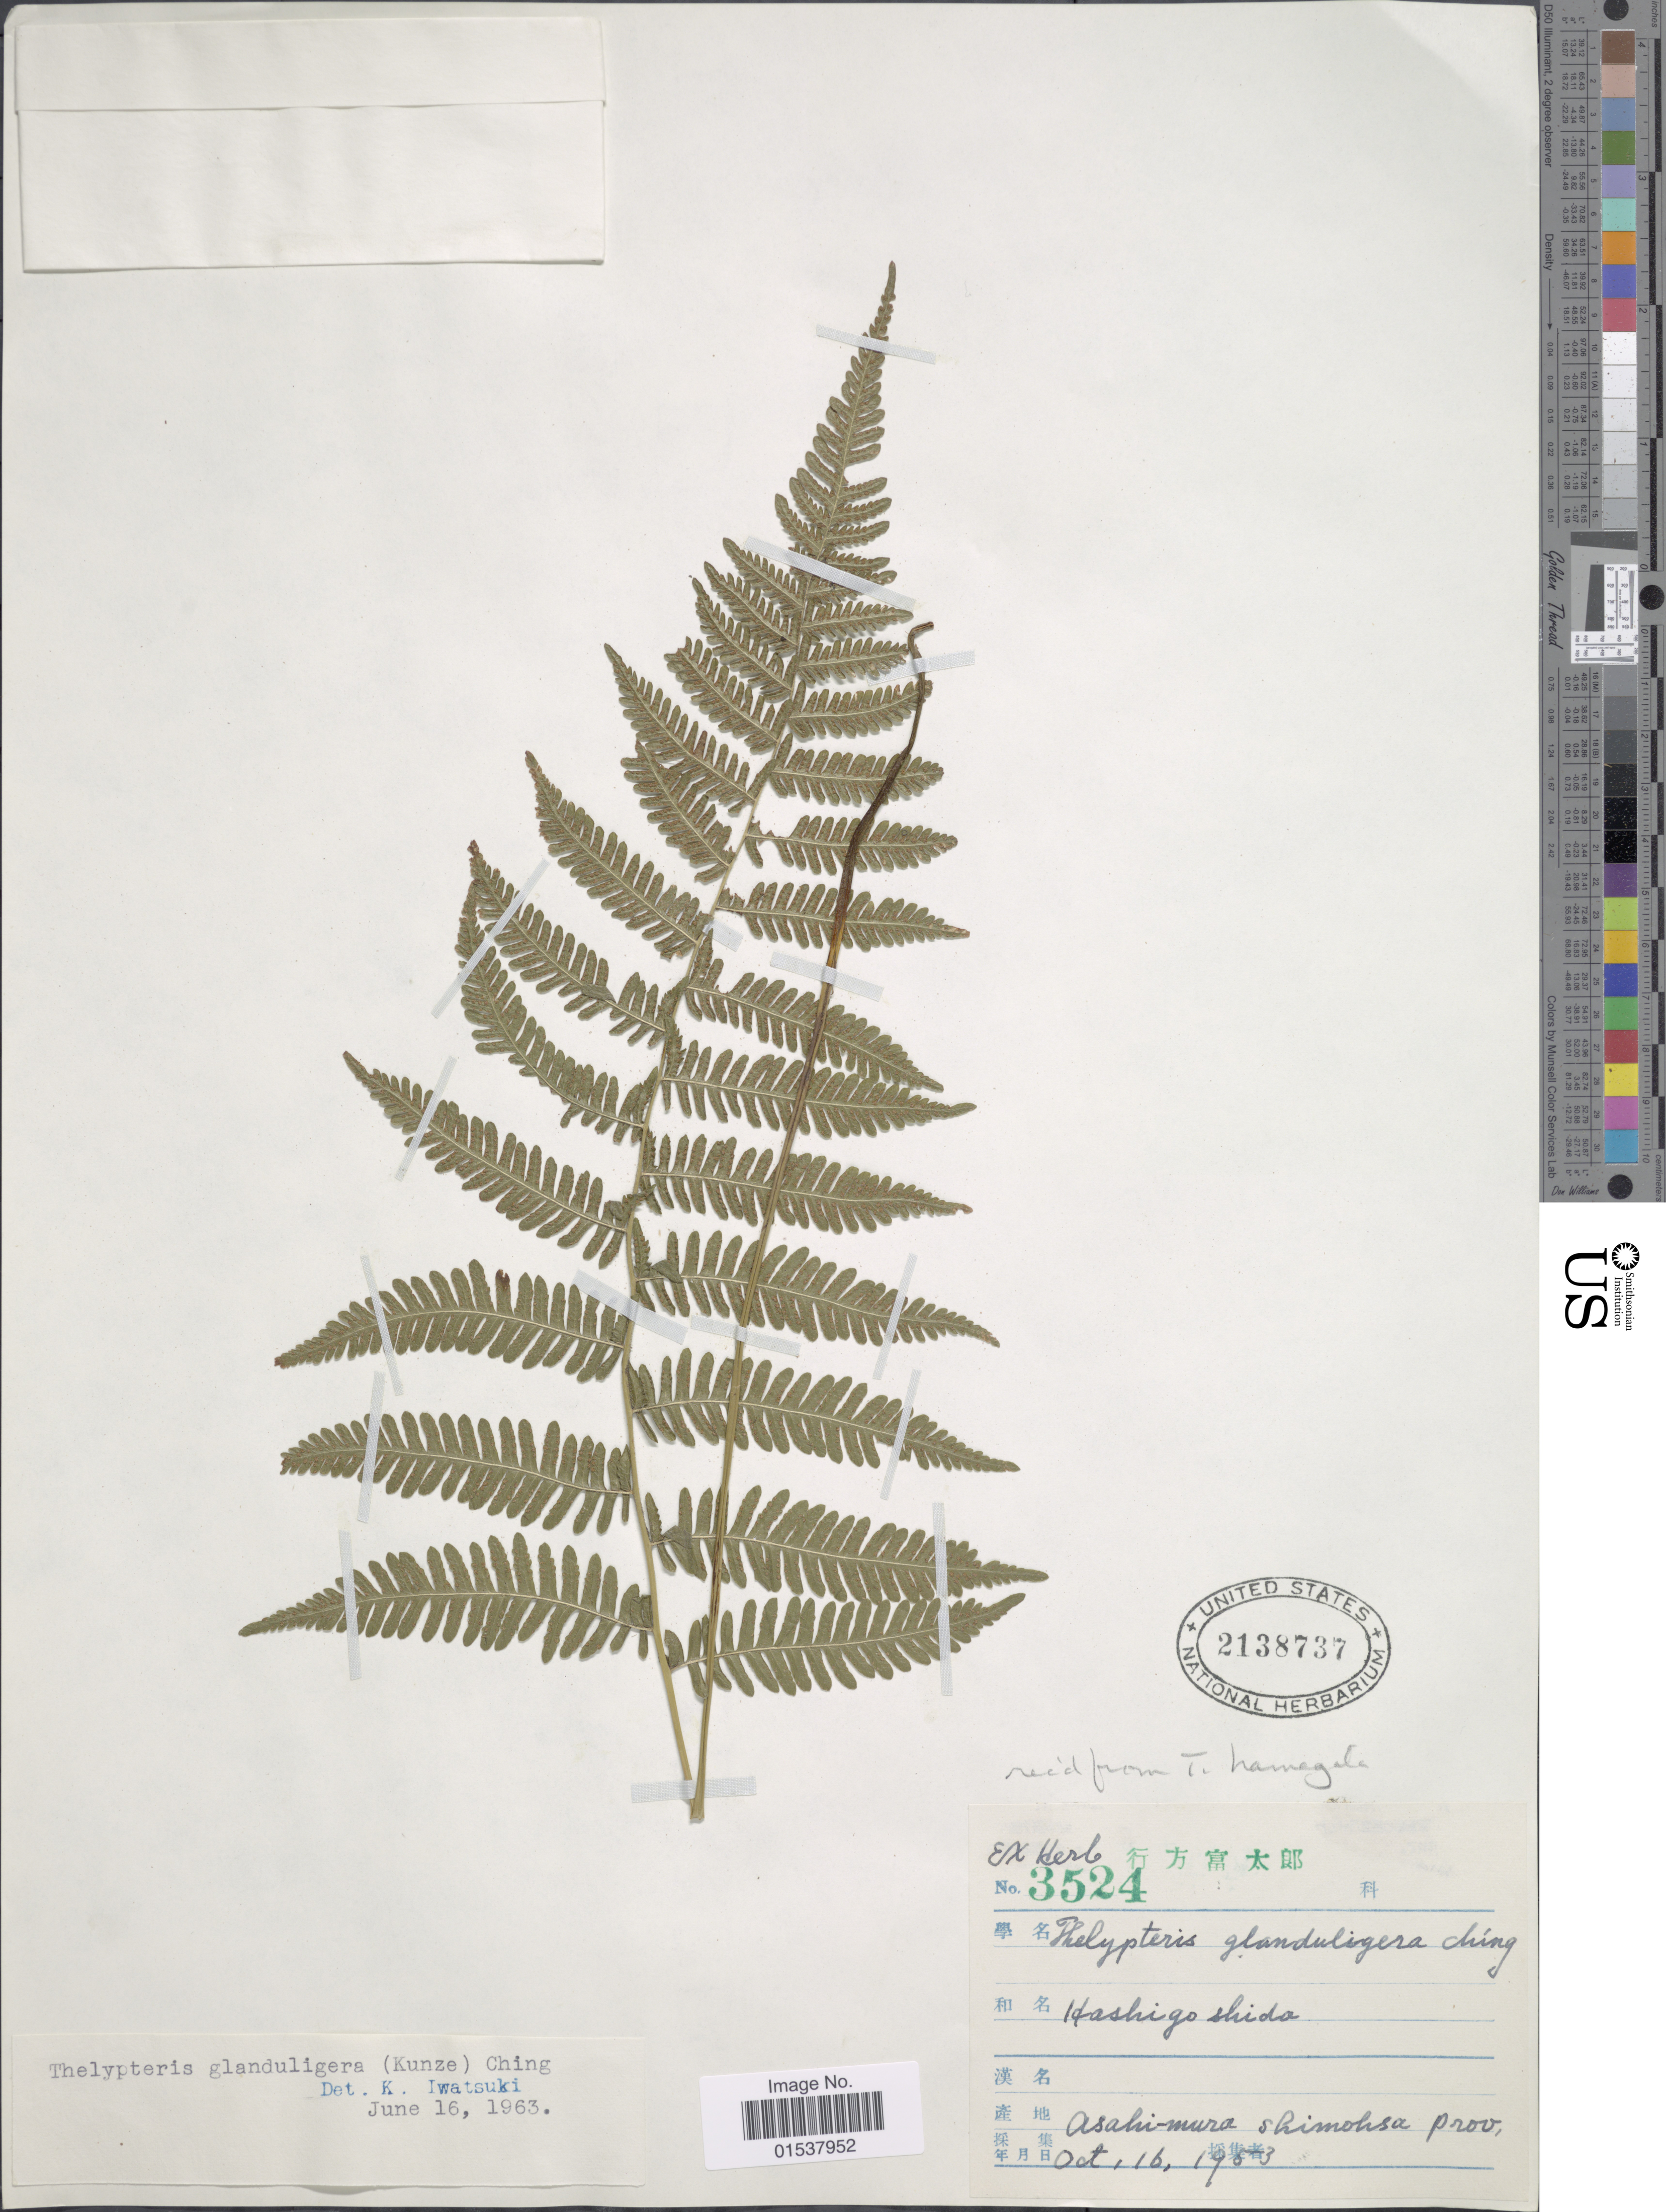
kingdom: Plantae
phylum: Tracheophyta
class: Polypodiopsida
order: Polypodiales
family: Thelypteridaceae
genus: Parathelypteris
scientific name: Parathelypteris glanduligera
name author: (Kunze) Ching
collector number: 3524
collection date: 1953-10-16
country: Japan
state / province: Tiba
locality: Asahi-mura, Shimohsa Prov.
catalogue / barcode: US 2138737